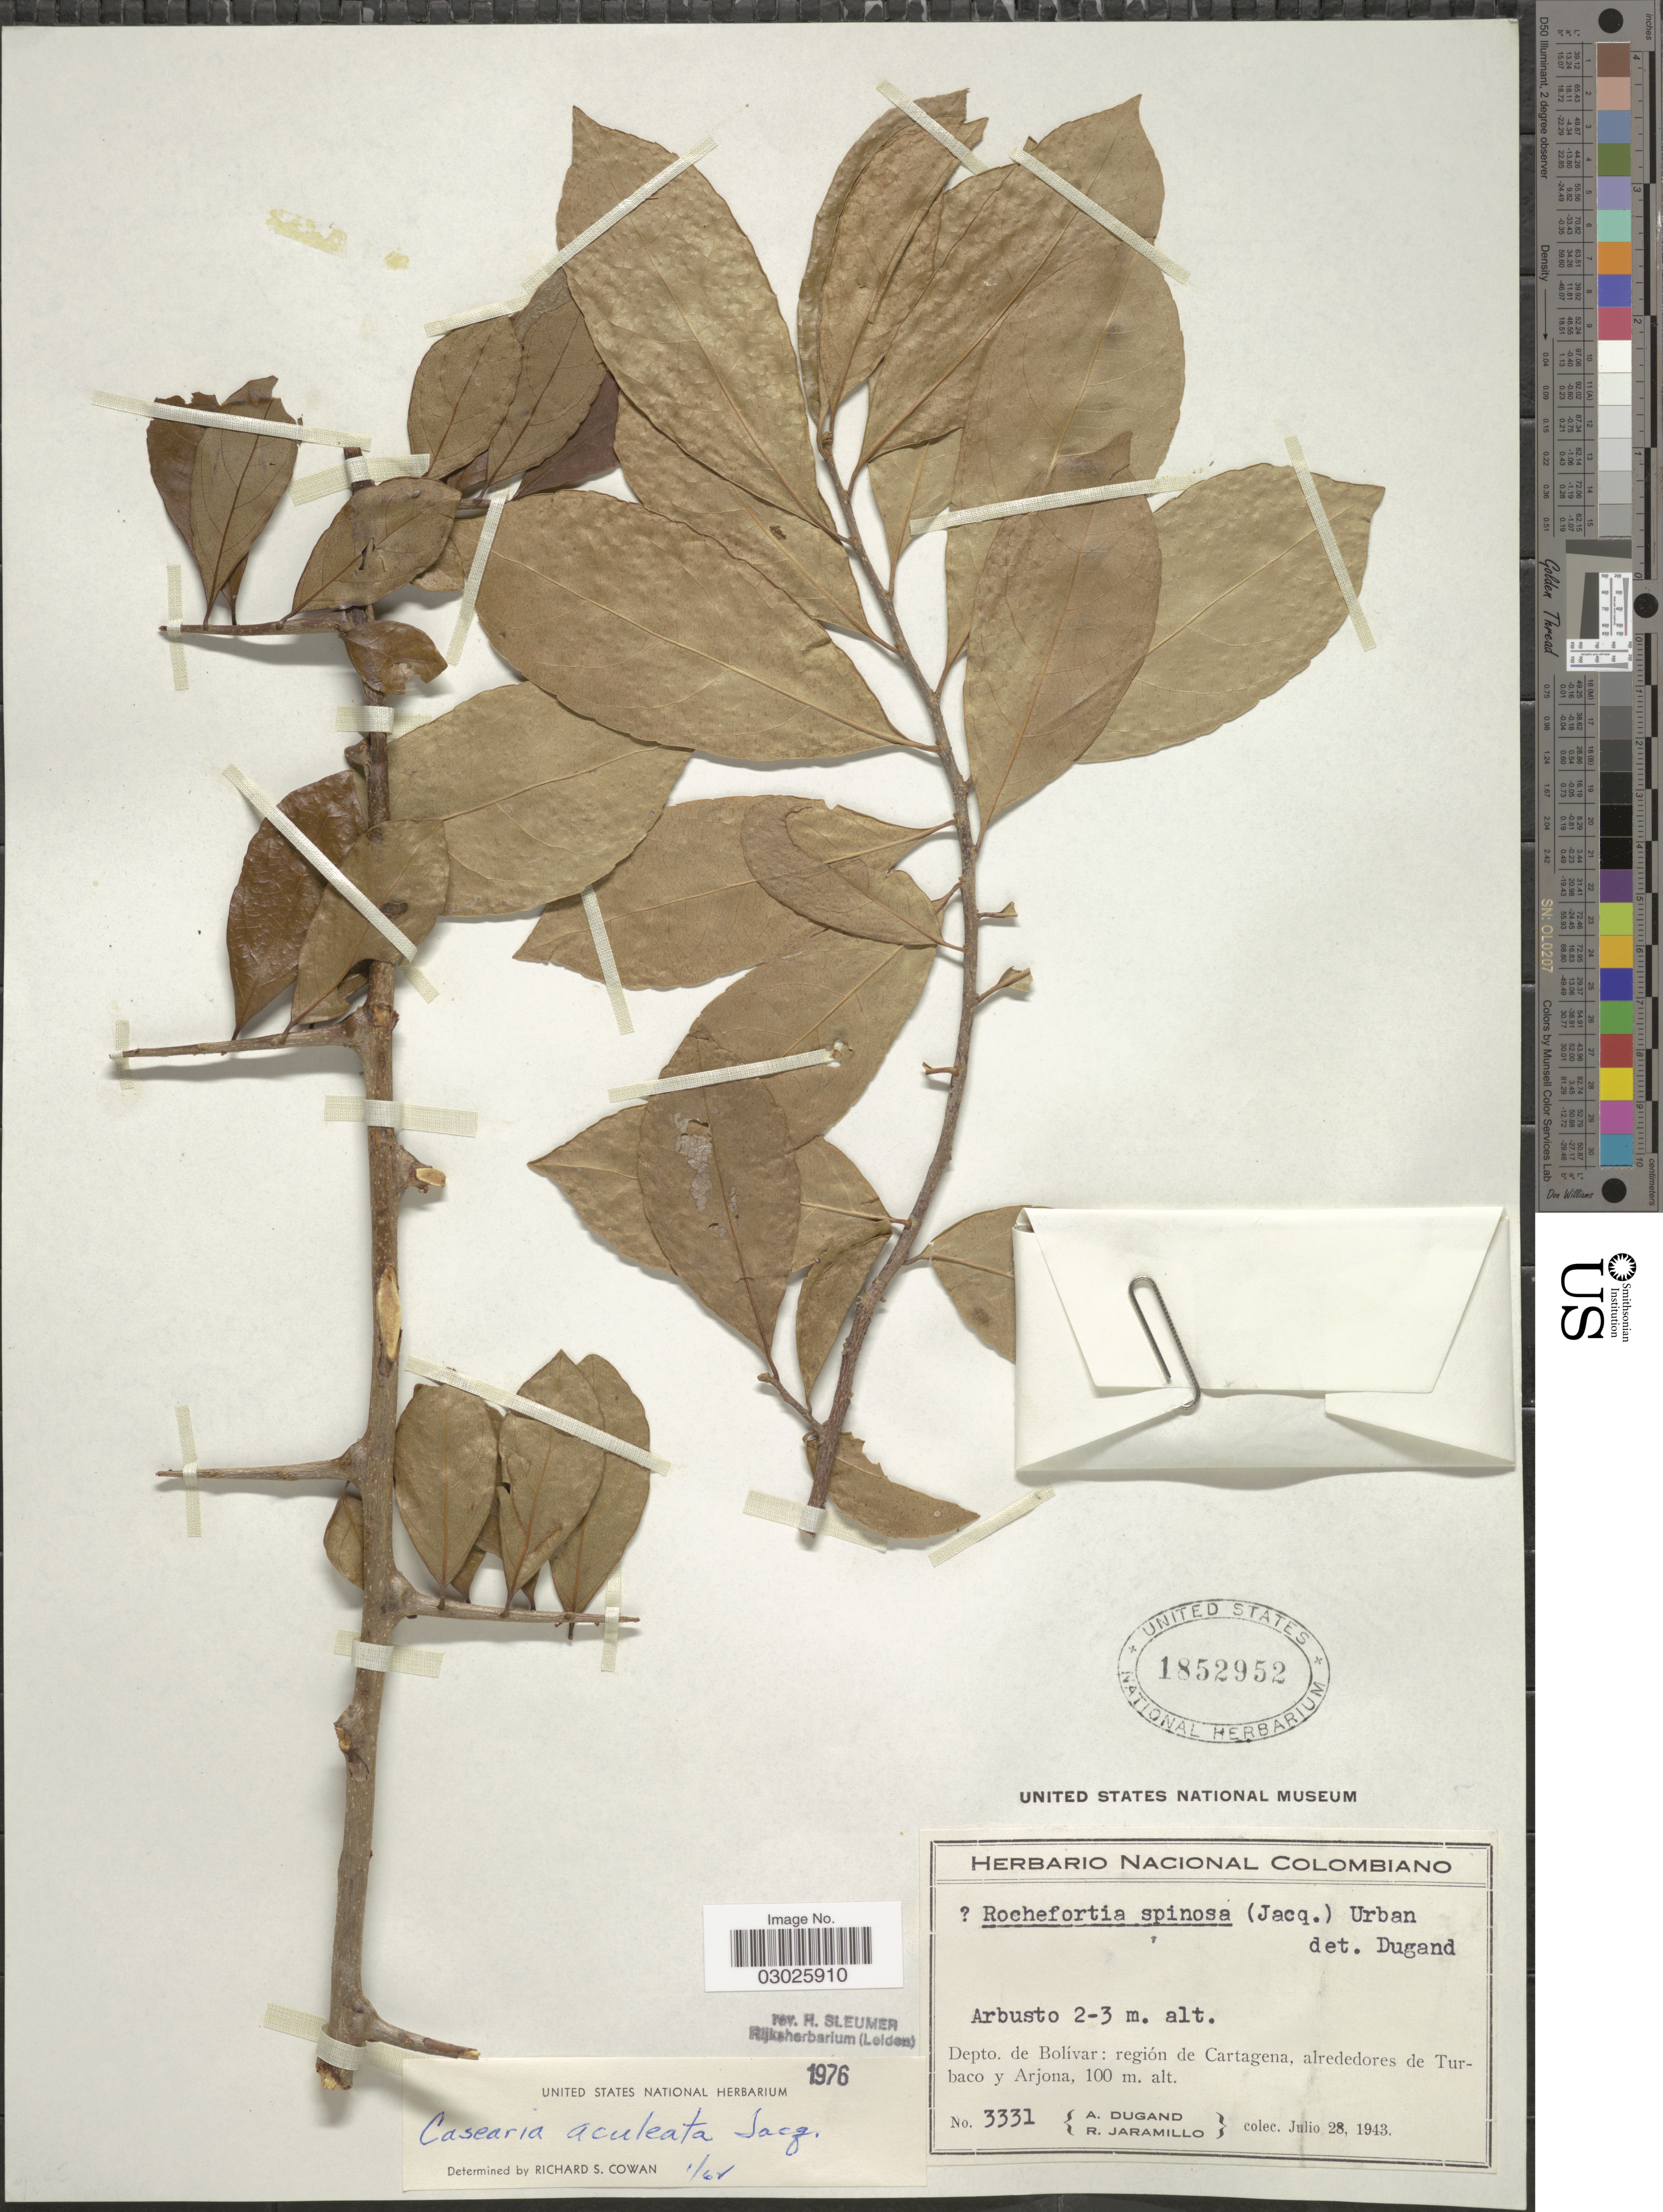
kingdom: Plantae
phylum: Tracheophyta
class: Magnoliopsida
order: Malpighiales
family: Salicaceae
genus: Casearia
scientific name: Casearia aculeata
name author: Jacq.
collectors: A. Dugand & R. Jaramillo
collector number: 3331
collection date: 1943-07-28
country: Colombia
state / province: Bolívar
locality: Depto. de Bolívar: región de Cartagena, alrededores de Turbaco y Arjona.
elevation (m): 100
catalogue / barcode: US 1852952